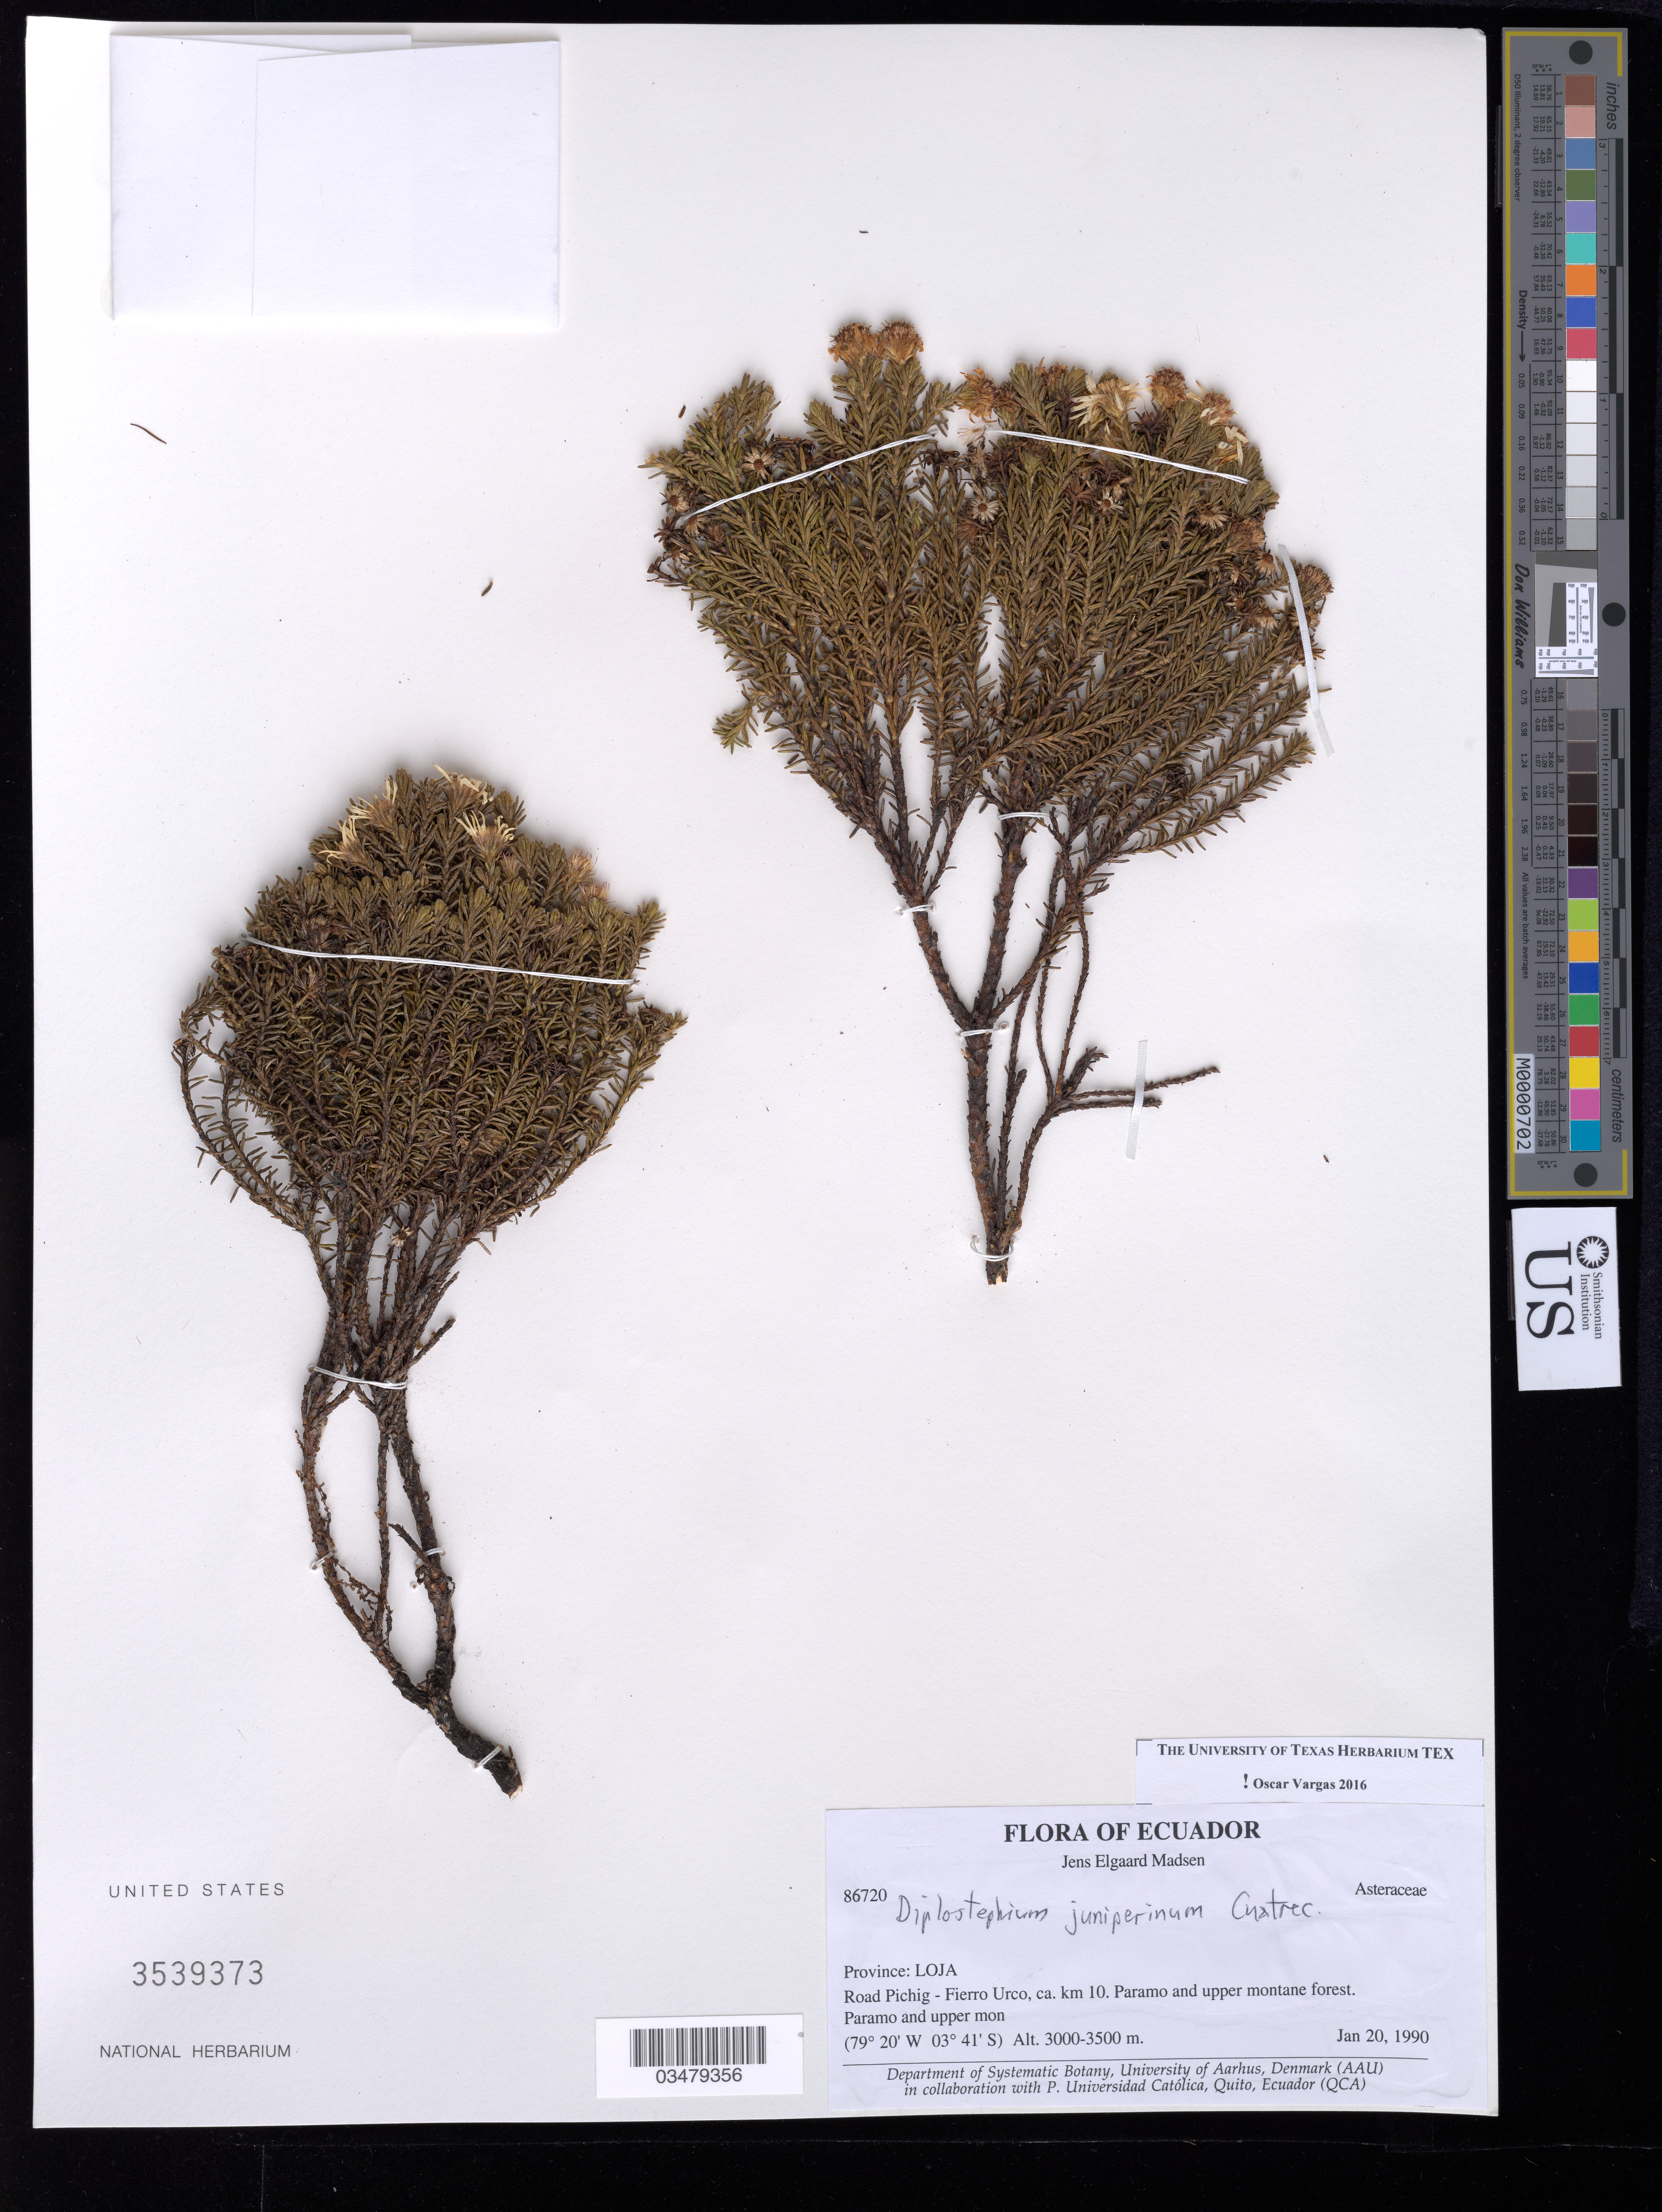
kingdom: Plantae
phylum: Tracheophyta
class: Magnoliopsida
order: Asterales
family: Asteraceae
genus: Diplostephium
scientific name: Diplostephium juniperinum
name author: Cuatrec.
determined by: Vargas, Oscar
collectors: J. E. Madsen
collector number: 86720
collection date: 1990-01-20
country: Ecuador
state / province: Loja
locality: Road Pichig - Fierro Urco, ca. km 10.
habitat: Paramo and upper montane foest.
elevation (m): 3000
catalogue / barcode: US 3539373